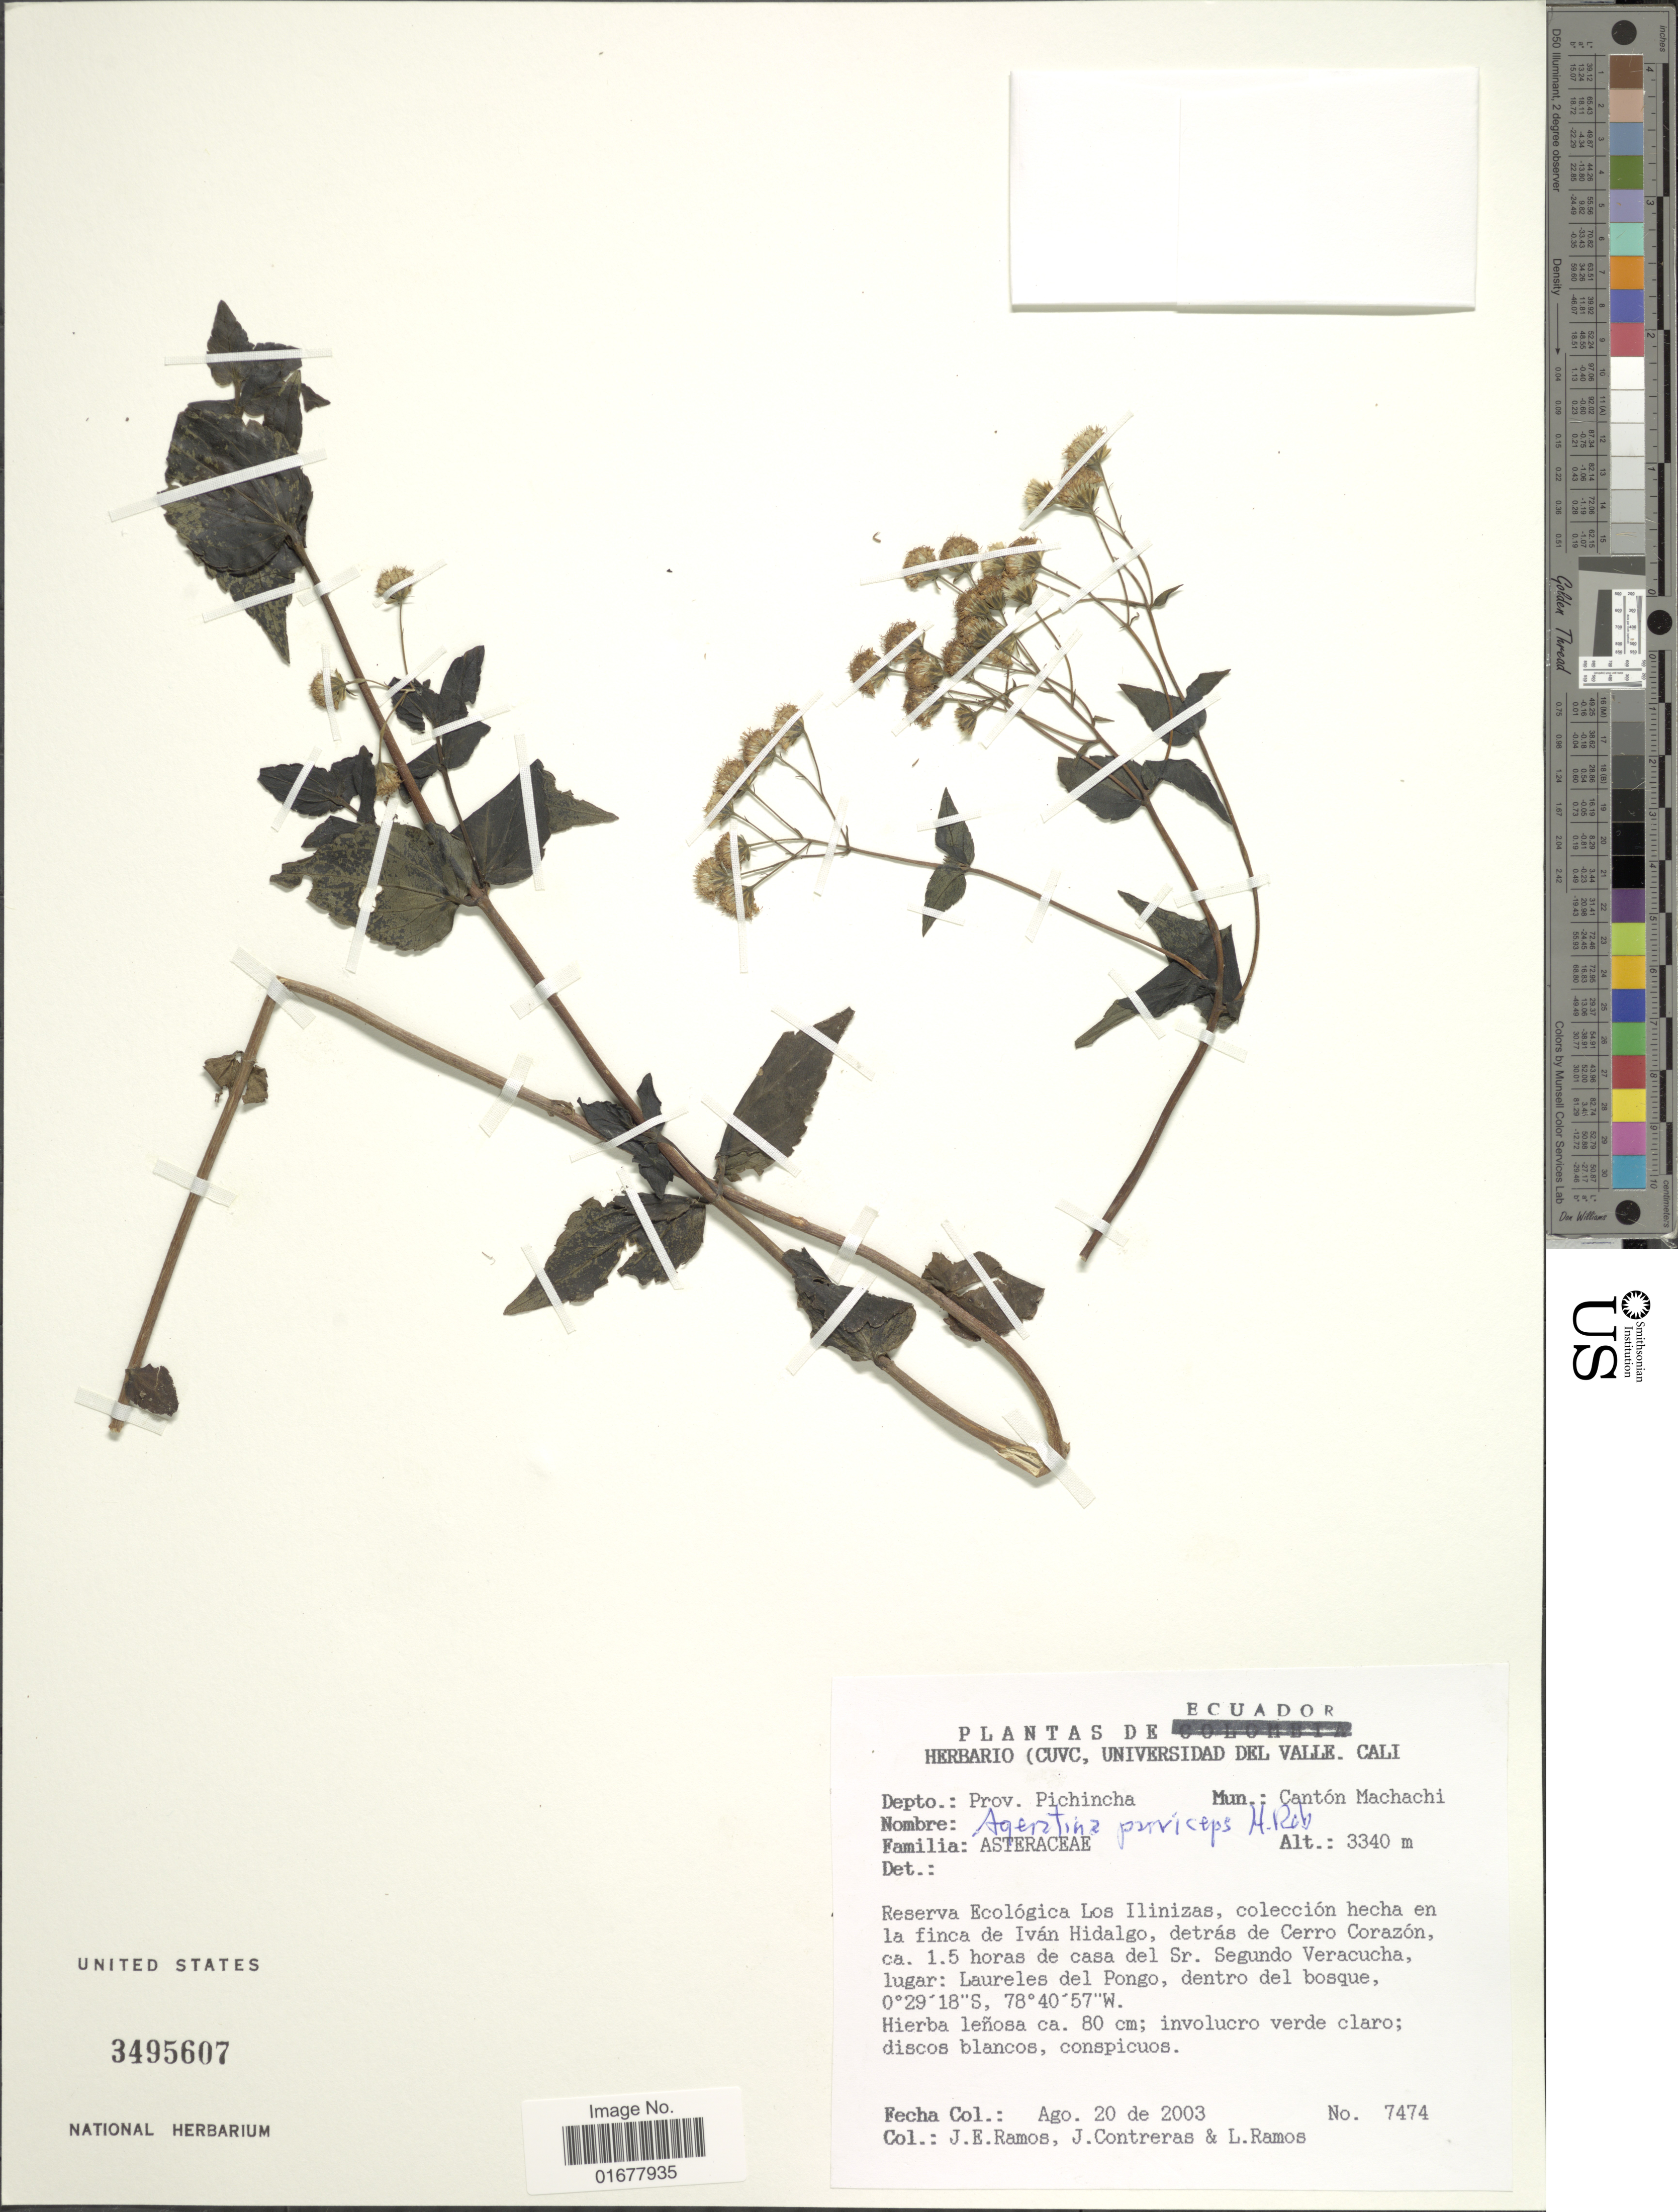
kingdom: Plantae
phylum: Tracheophyta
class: Magnoliopsida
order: Asterales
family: Asteraceae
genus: Ageratina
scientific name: Ageratina parviceps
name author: H. Rob.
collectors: J. E. Ramos, J. Contreras & L. Ramos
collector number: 7474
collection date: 2003-08-20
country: Ecuador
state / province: Pichincha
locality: Depto. : Prov. Pichincha, Mun.: Canton Machachi, Reserva Ecologica Los Llinizas, coleccion hecha en la finca de Ivan Hidalgo, detras de Cerro Corazon, 1.5 horas de casa del Sr. Segundo Veracucha, lugar: Laureles del Pongo, dentre del bosque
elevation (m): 3340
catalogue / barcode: US 3495607